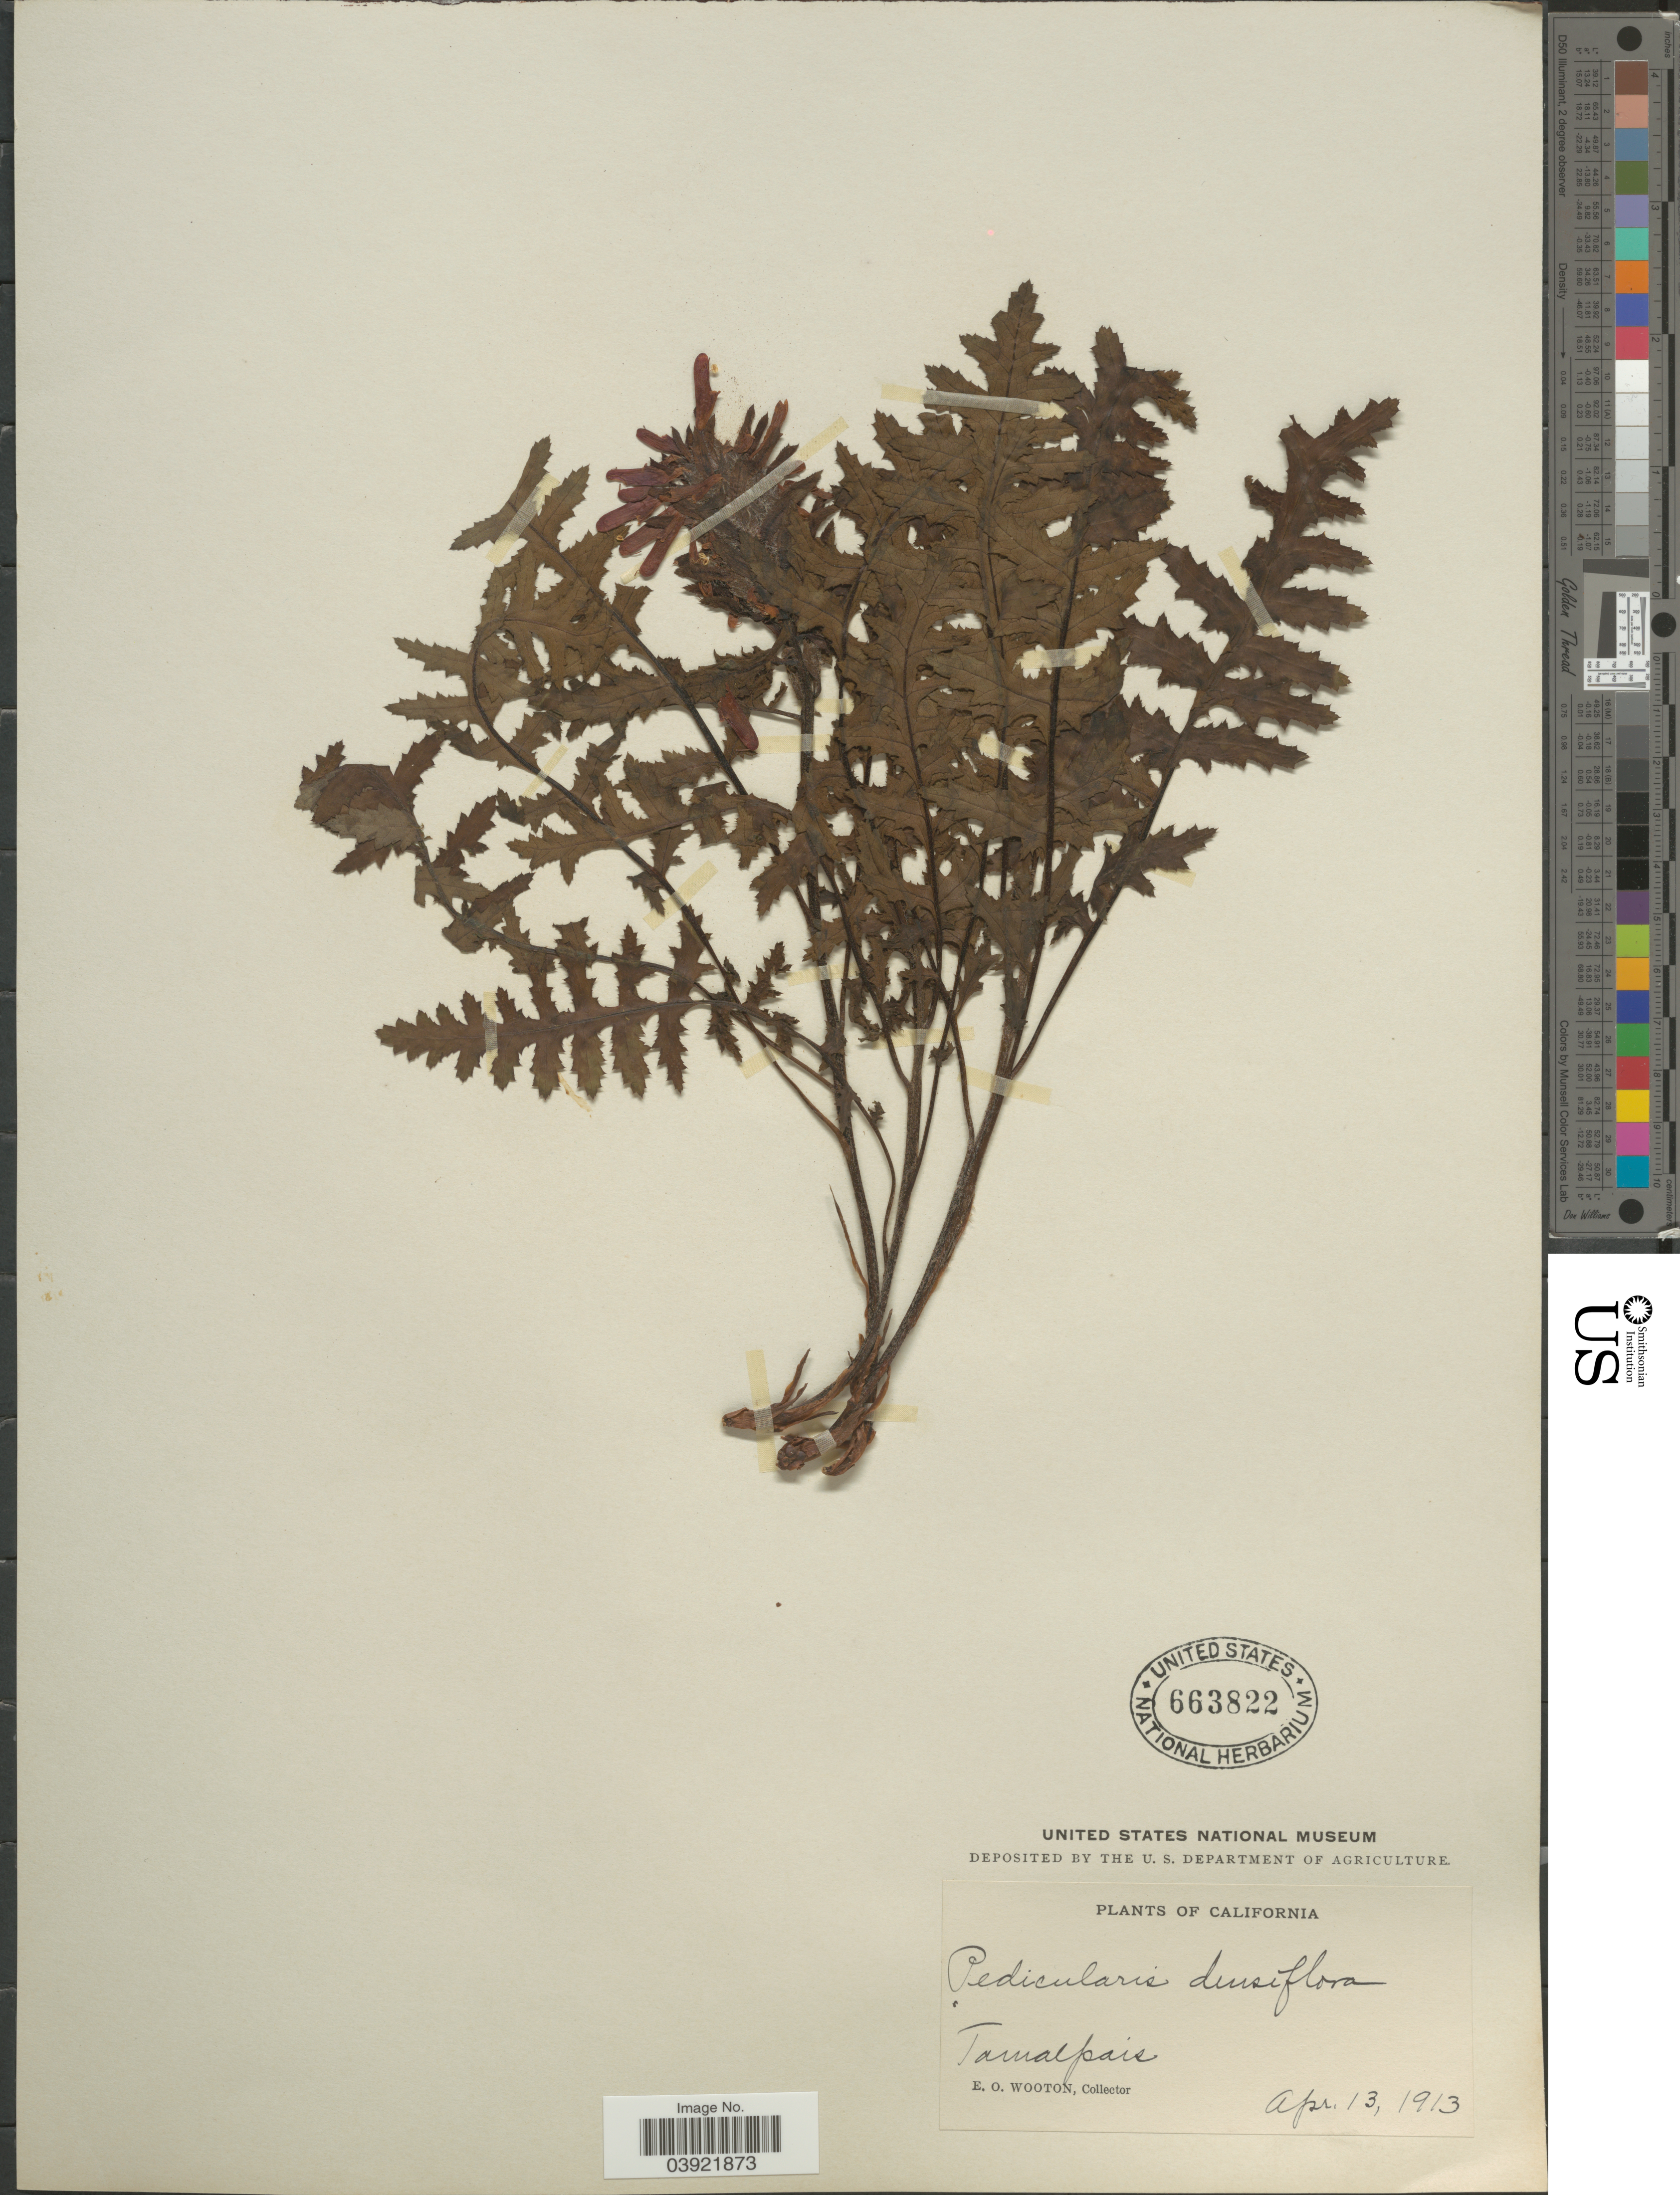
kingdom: Plantae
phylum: Tracheophyta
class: Magnoliopsida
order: Lamiales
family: Orobanchaceae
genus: Pedicularis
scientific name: Pedicularis densiflora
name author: Benth.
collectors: E. O. Wooton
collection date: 1913-04-13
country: United States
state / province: California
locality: Tamalpais.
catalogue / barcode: US 663822